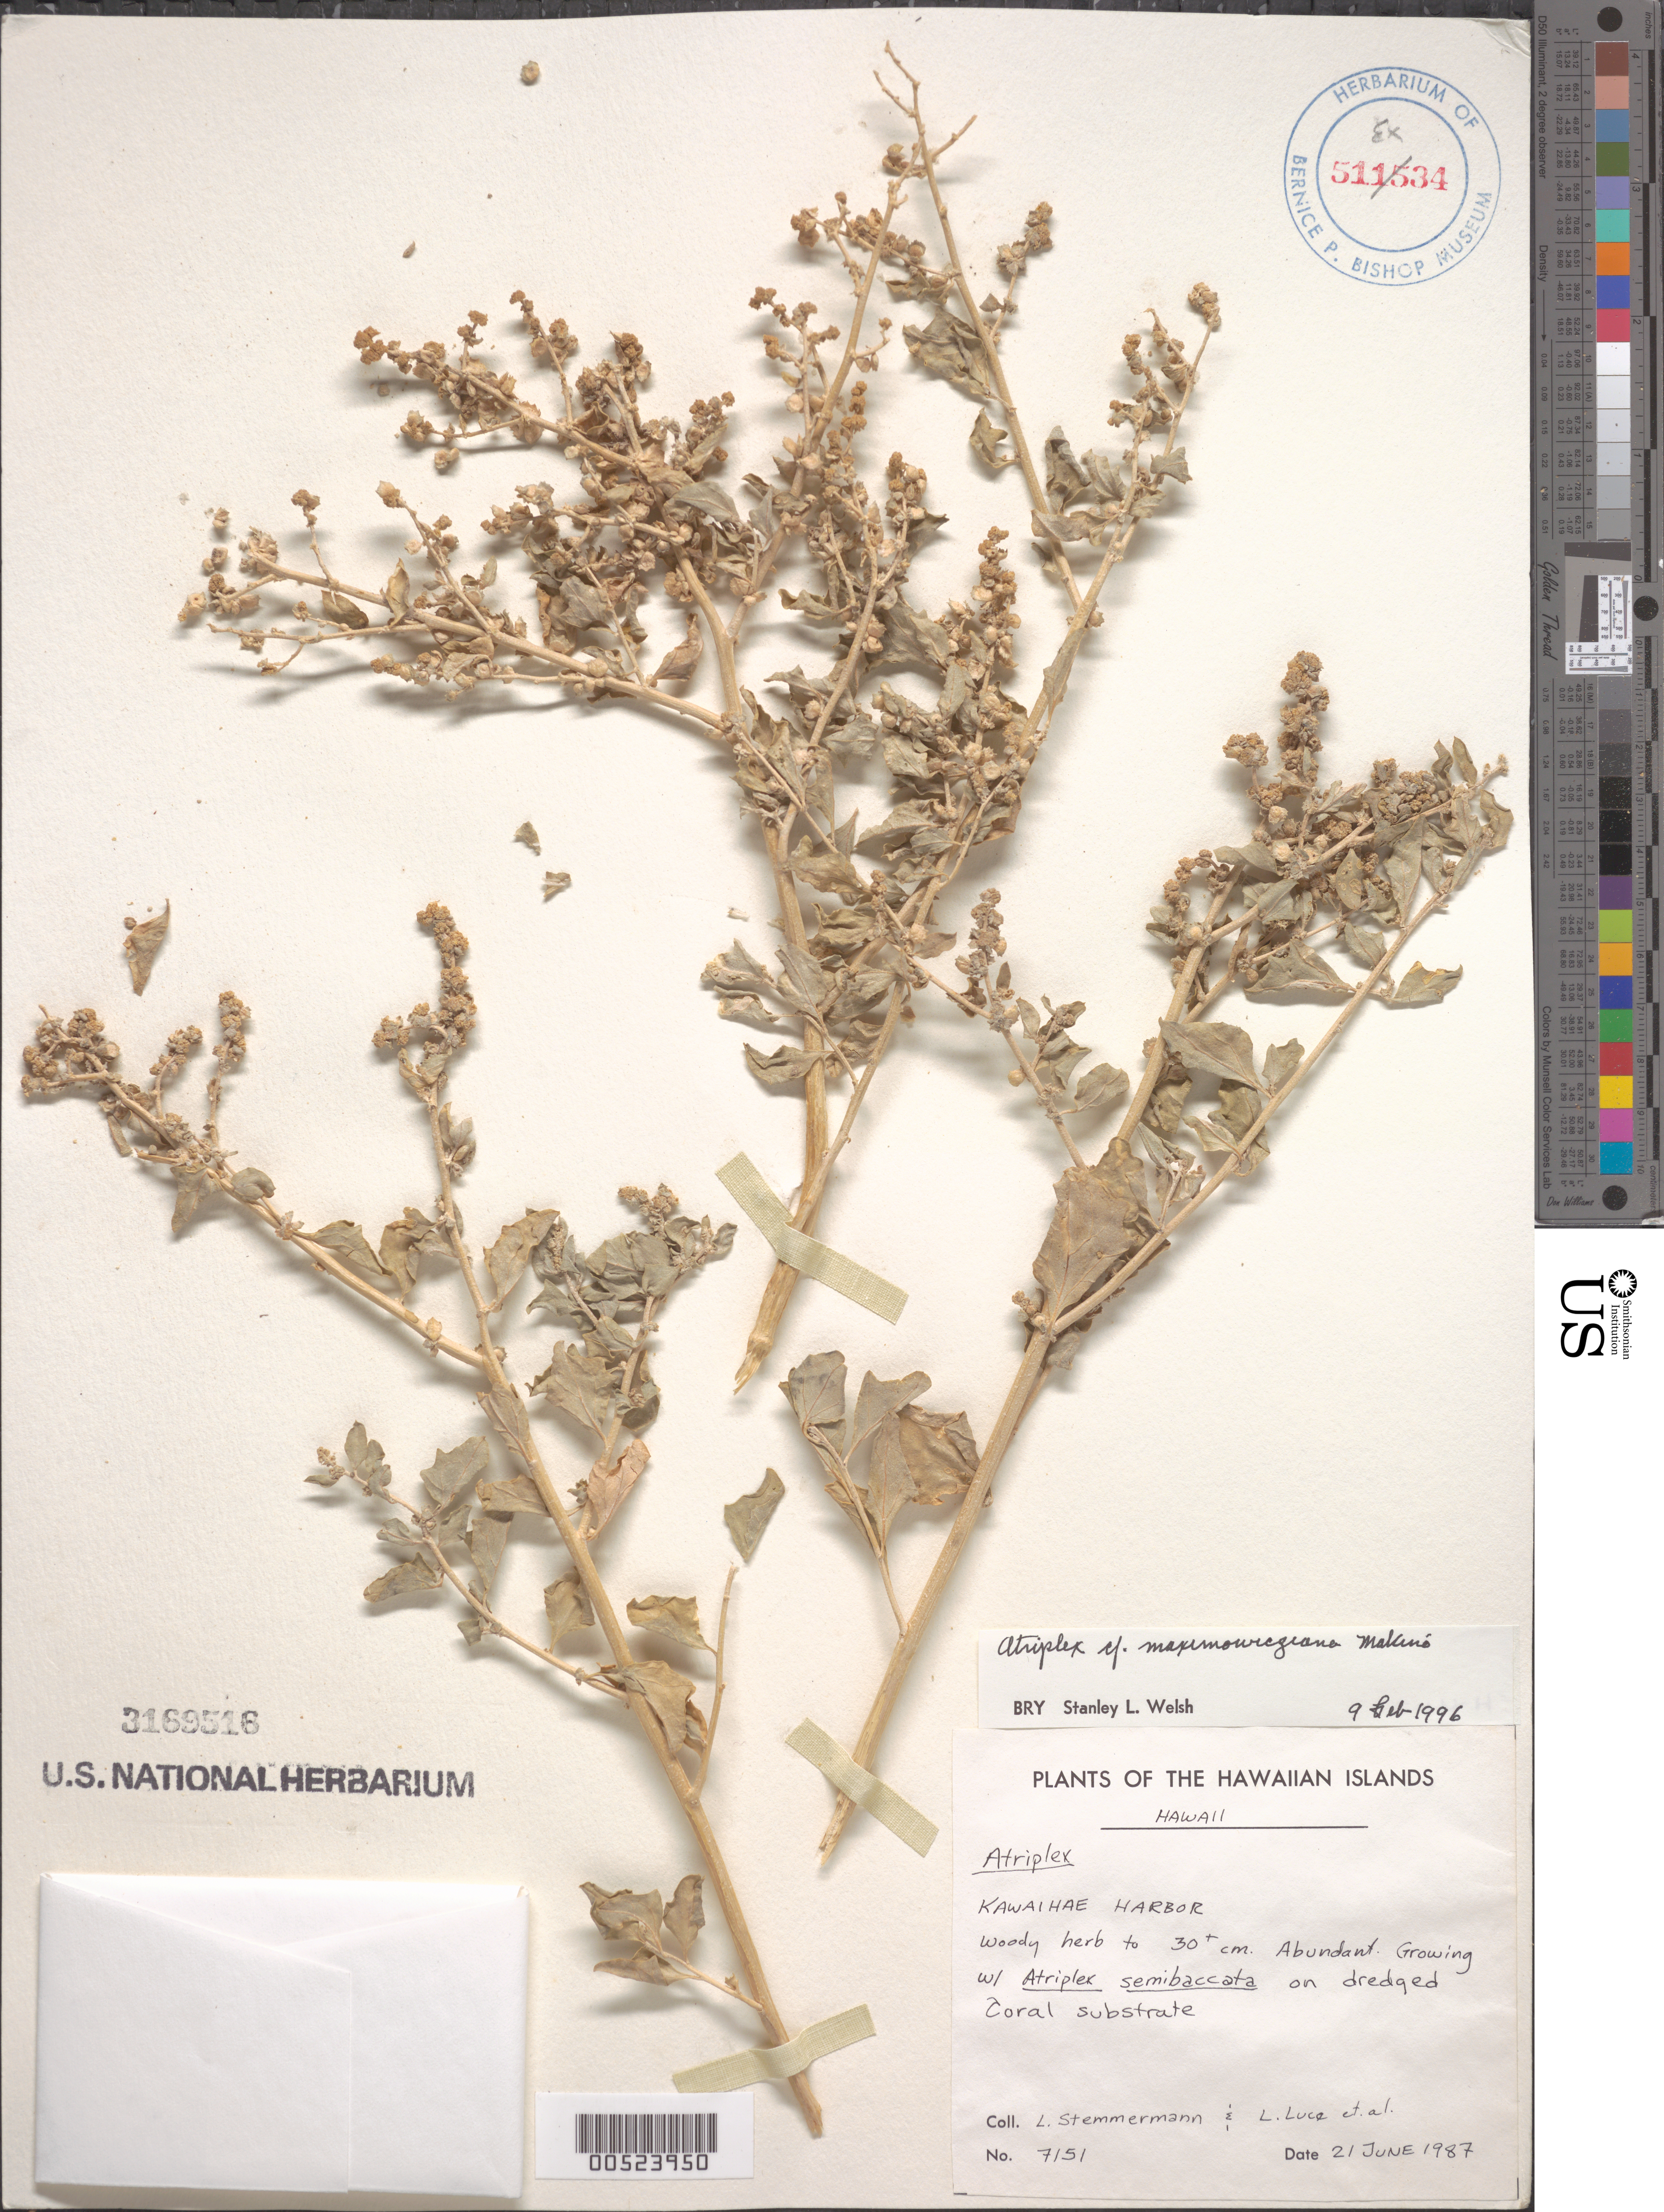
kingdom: Plantae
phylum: Tracheophyta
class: Magnoliopsida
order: Caryophyllales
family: Amaranthaceae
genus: Atriplex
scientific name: Atriplex maximowicziana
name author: Makino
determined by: Welsh, Stanley L., (BRY), Brigham Young University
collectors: L. Stemmermann & L. Luce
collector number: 7151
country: United States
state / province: Hawaii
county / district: Hawaii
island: Hawaii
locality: Kawaihae Harbor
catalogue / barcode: US 3169516